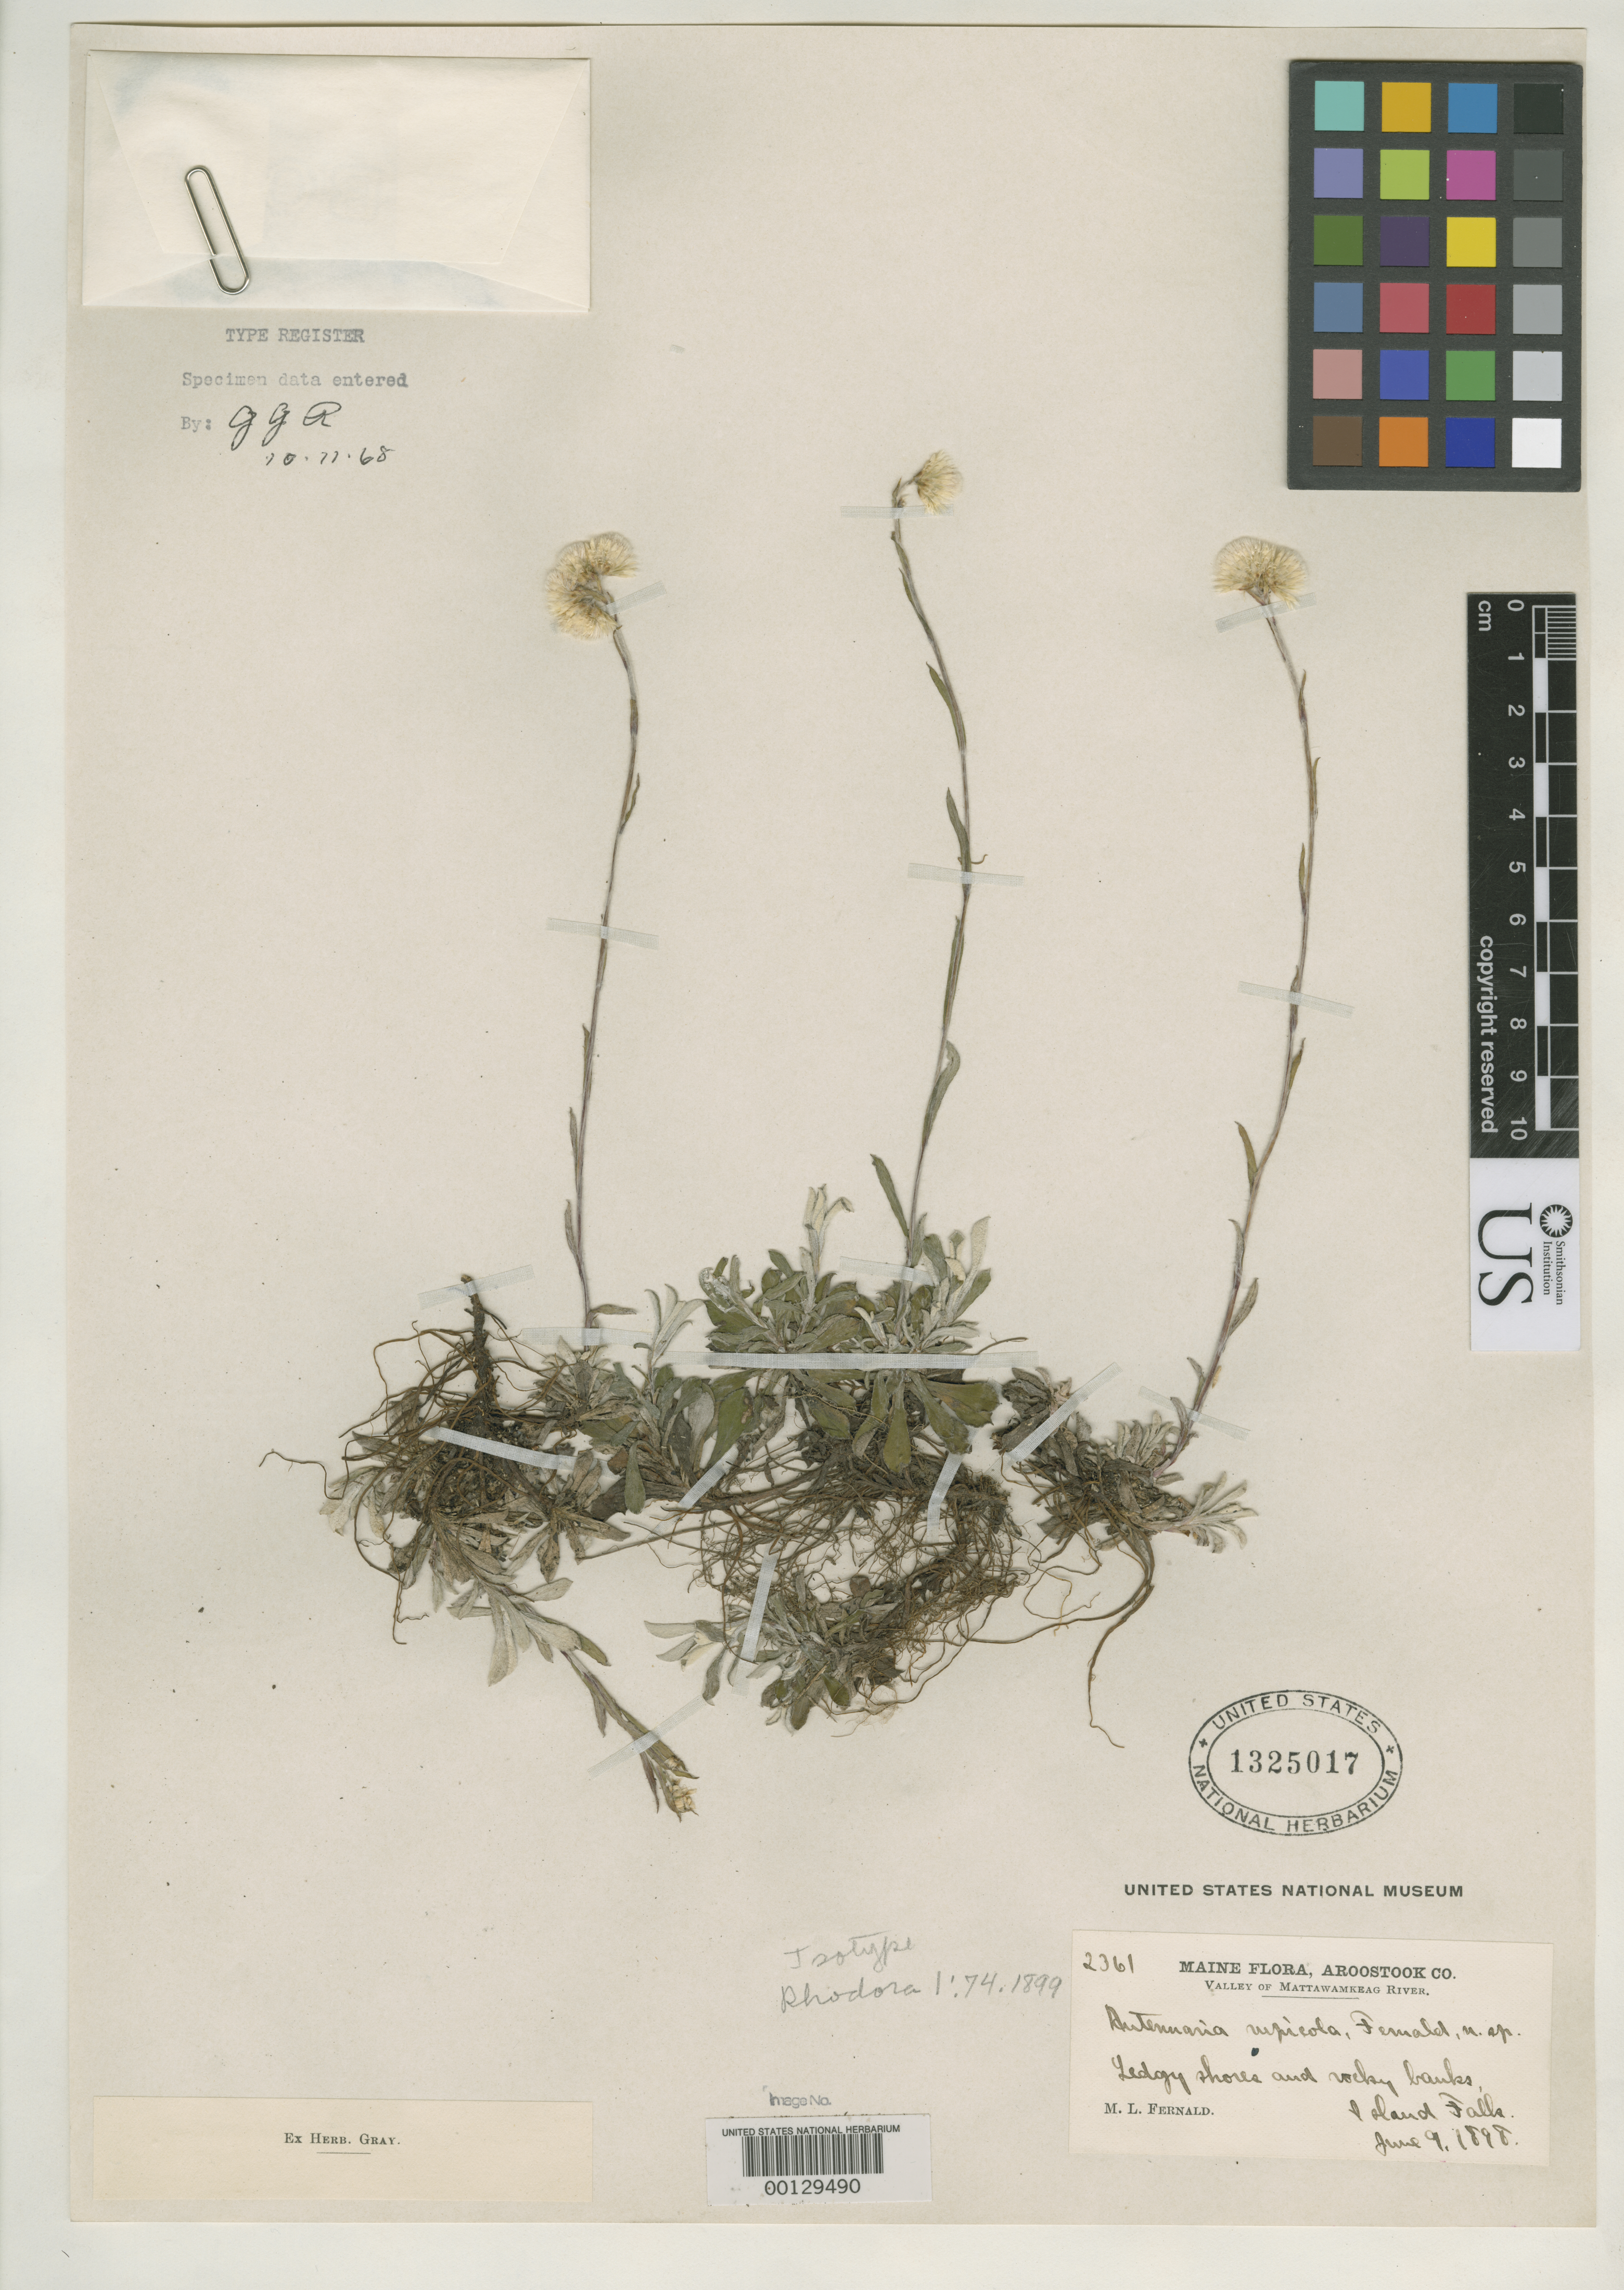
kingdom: Plantae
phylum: Tracheophyta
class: Magnoliopsida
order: Asterales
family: Asteraceae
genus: Antennaria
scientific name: Antennaria rupicola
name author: Fernald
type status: Isotype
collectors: M. L. Fernald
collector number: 2361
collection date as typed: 09 Jun 1898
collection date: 1898-06-09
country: United States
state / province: Maine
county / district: Aroostook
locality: Mattawamkeag River.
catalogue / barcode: US 1325017